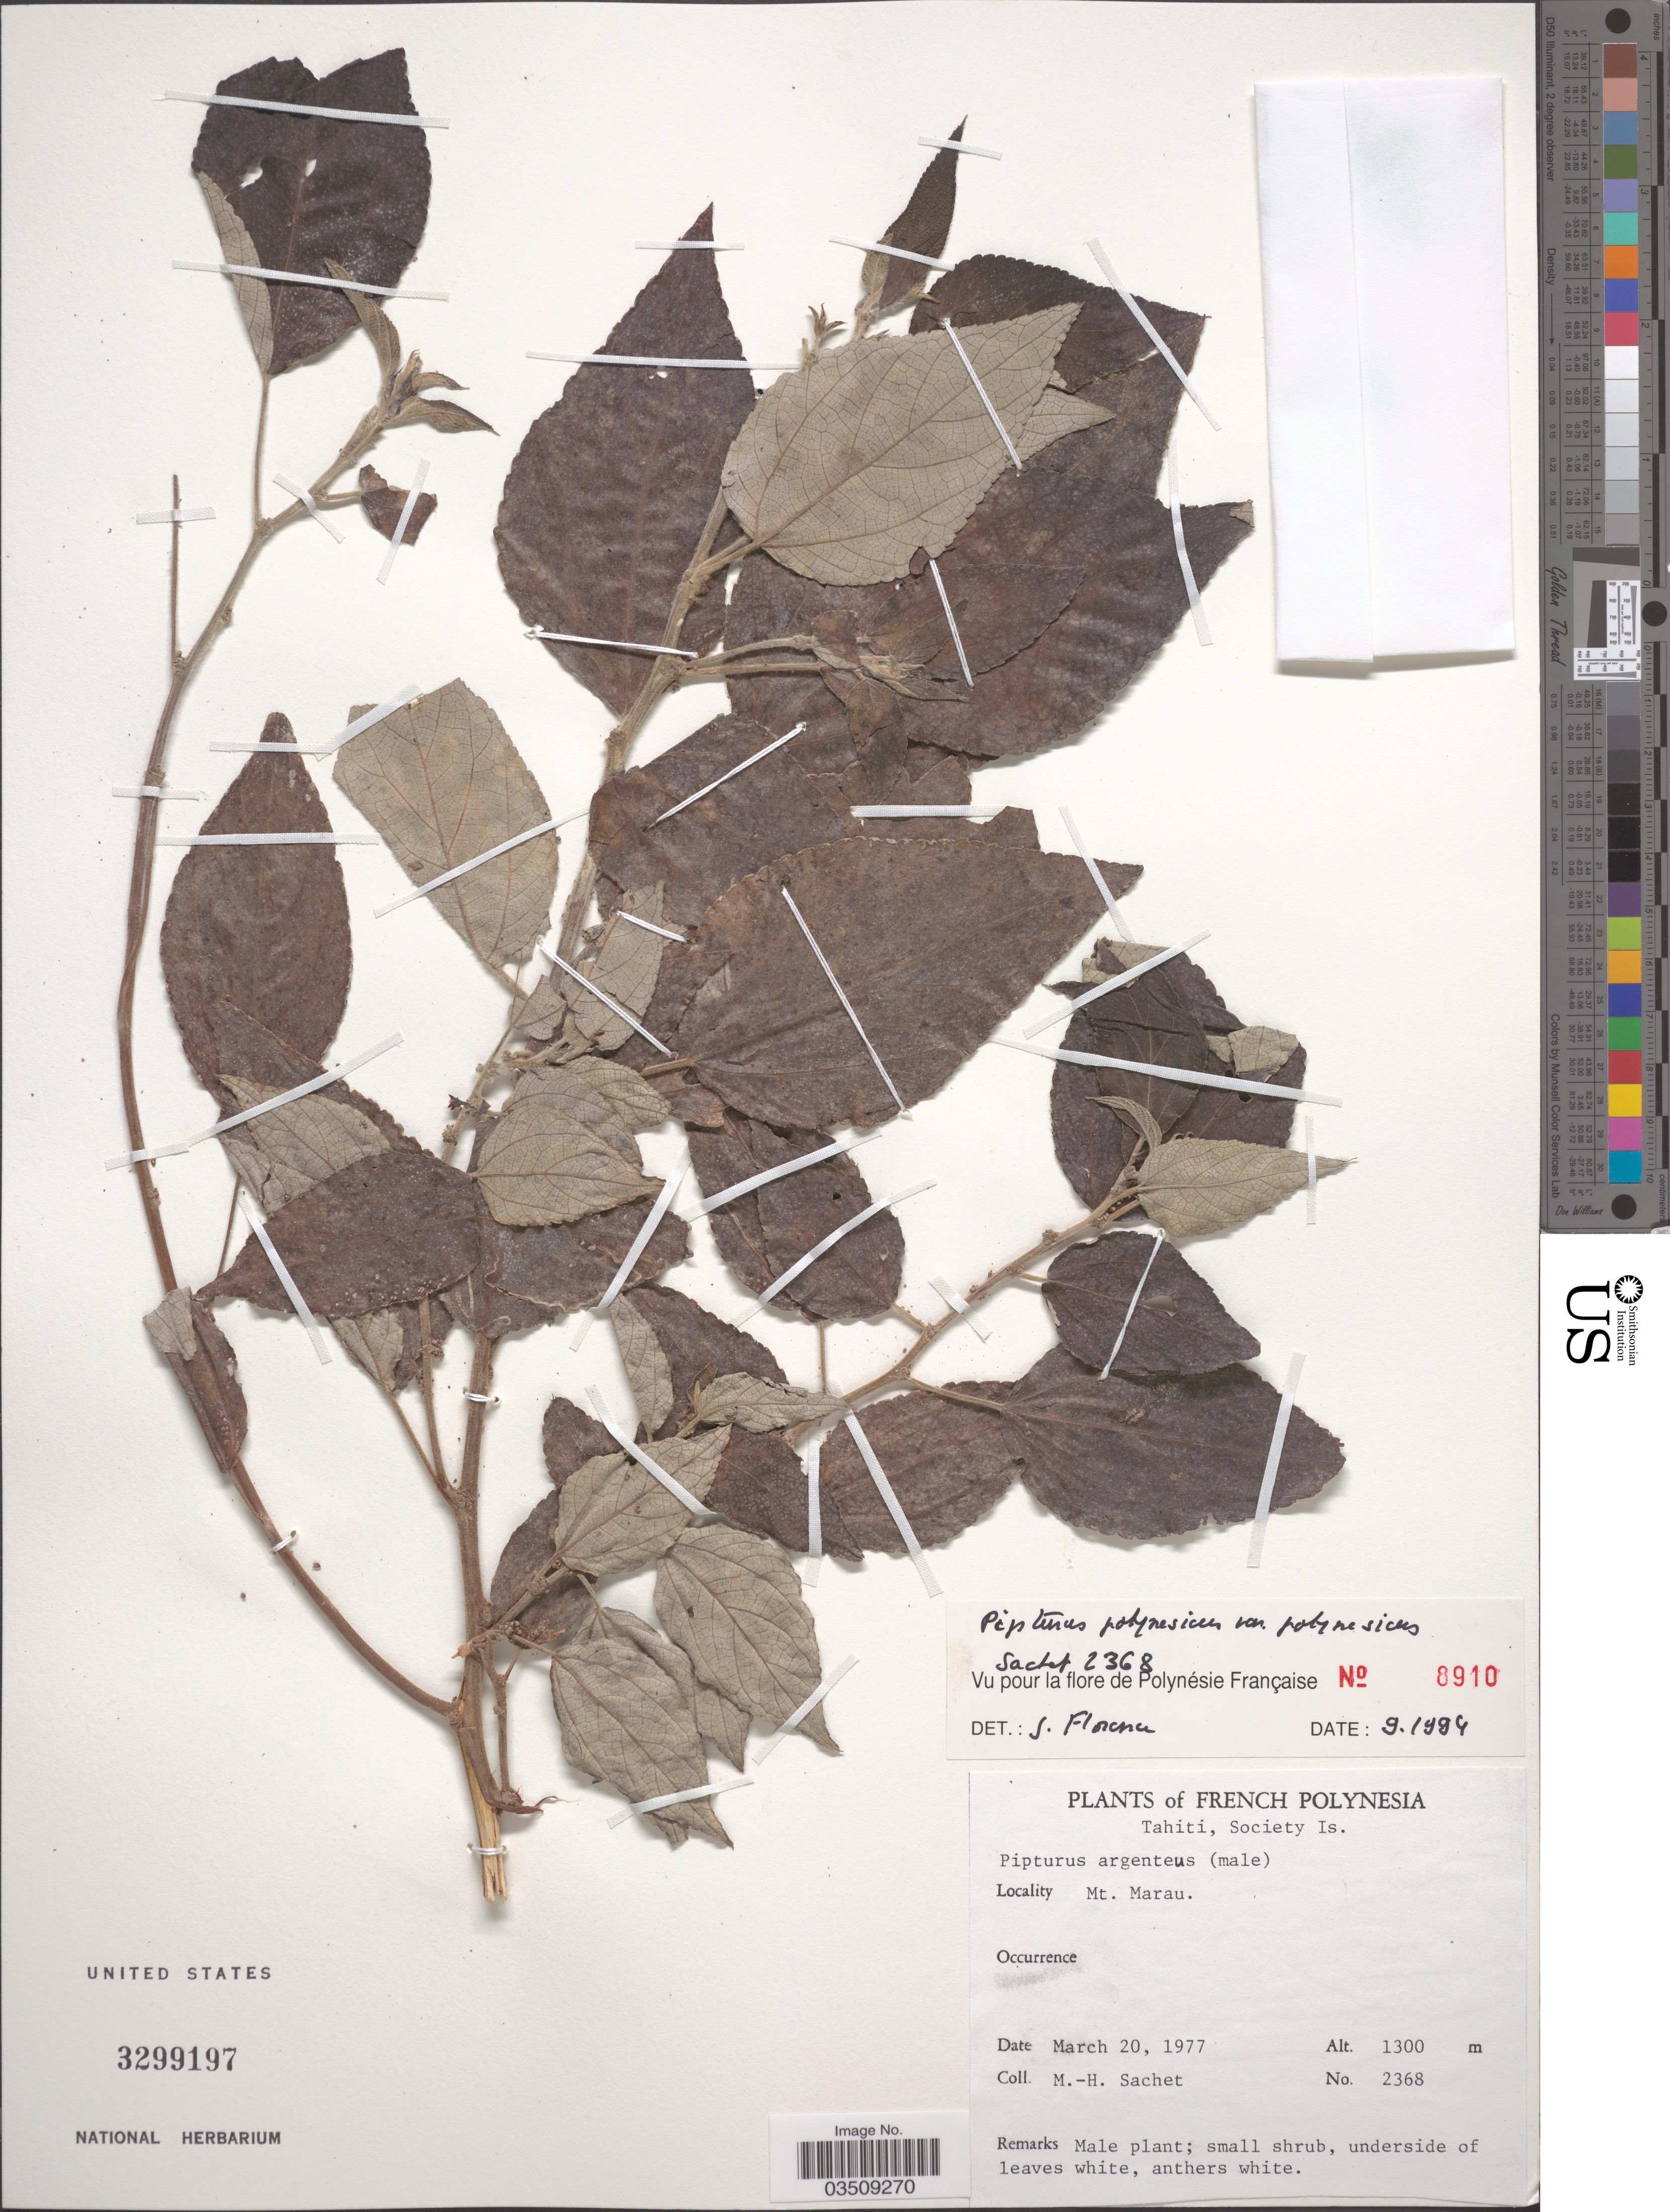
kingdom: Plantae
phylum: Tracheophyta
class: Magnoliopsida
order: Rosales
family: Urticaceae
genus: Pipturus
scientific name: Pipturus polynesicus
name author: Skottsb.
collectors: M.-H. Sachet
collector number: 2368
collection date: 1977-03-20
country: French Polynesia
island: Tahiti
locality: Tahiti, Society Is. Mt. Marau.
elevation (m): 1300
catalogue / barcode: US 3299197